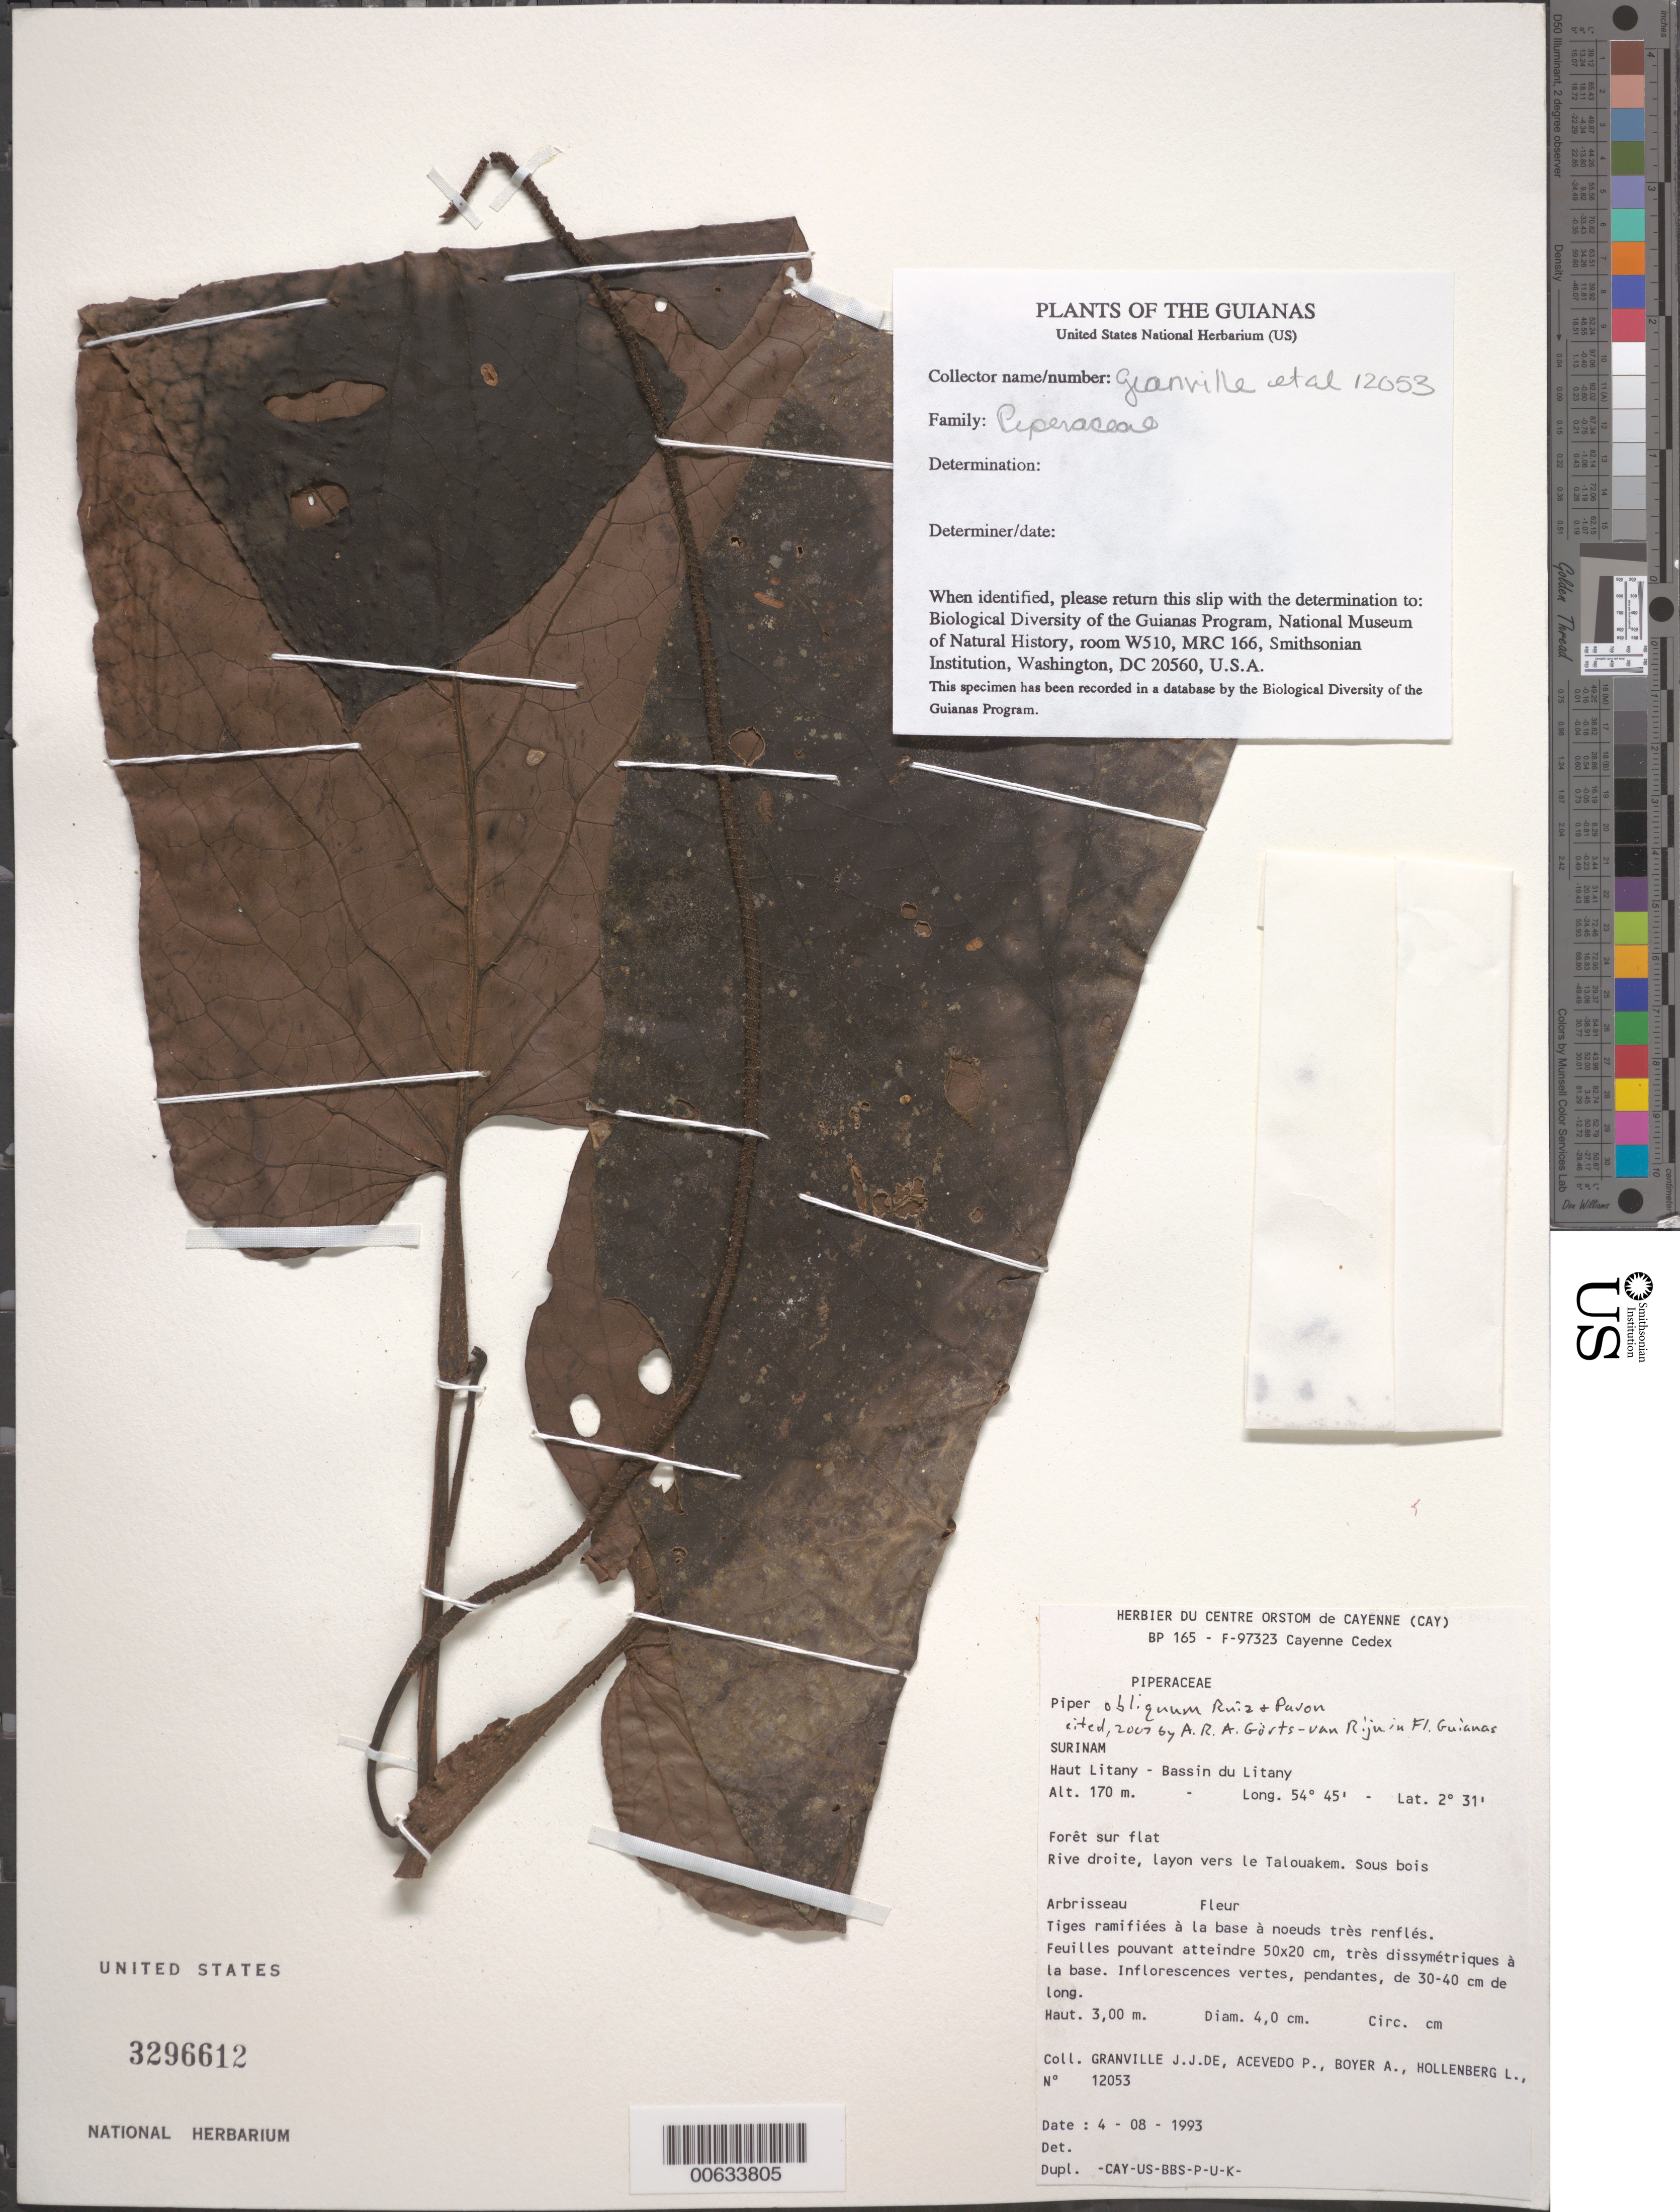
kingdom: Plantae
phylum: Tracheophyta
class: Magnoliopsida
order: Piperales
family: Piperaceae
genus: Piper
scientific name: Piper sp.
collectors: J.-J. de Granville, P. Acevedo-Rodr., A. Boyer & L. Hollenberg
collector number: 12053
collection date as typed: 4-Aug-93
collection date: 1993-08-04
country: Suriname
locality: Haut Litany, Bassin du Litany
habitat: Forêt sur flat. Rive droite, layon vers le Taliuakem. Sous bois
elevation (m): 170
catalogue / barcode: US 3296612